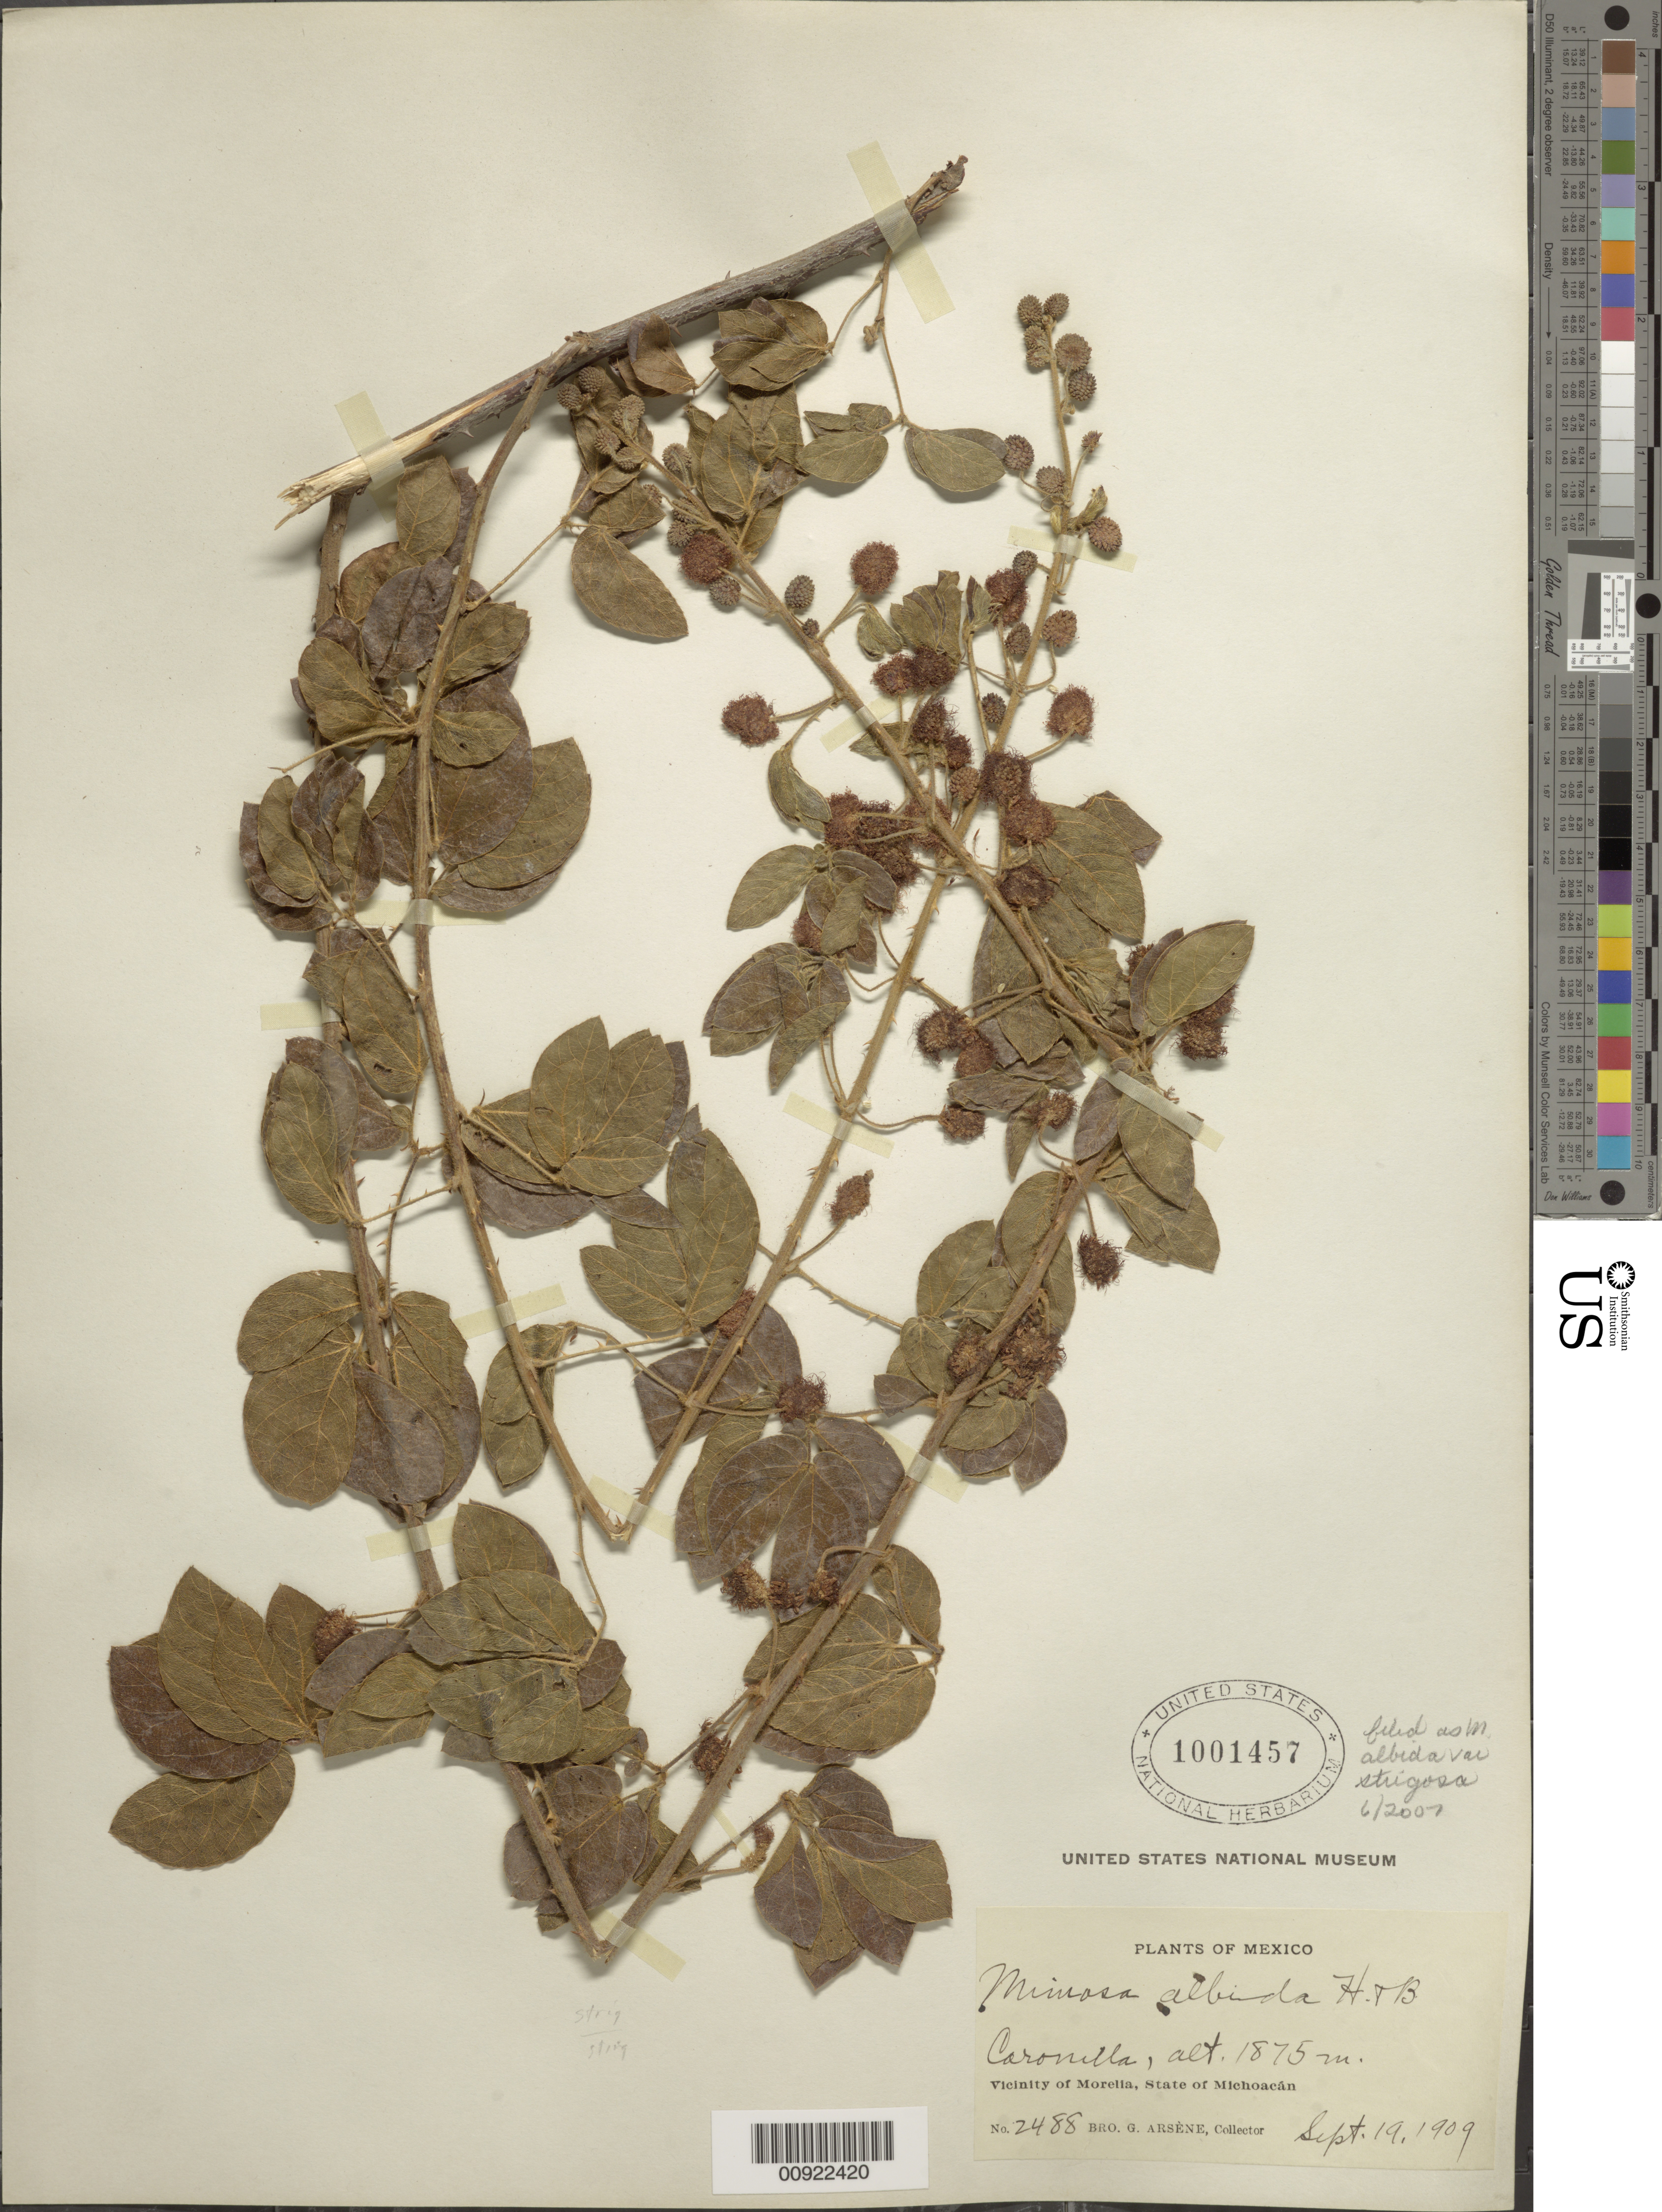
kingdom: Plantae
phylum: Tracheophyta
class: Magnoliopsida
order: Fabales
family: Fabaceae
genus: Mimosa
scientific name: Mimosa albida var. strigosa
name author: (Willd.) B.L. Rob.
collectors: Bro. G. Arsène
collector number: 2488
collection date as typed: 19 Sep 1909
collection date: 1909-09-19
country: Mexico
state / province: Michoacán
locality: Coronilla. Vicinity of Morelia, State of Michoacán.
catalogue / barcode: US 1001457